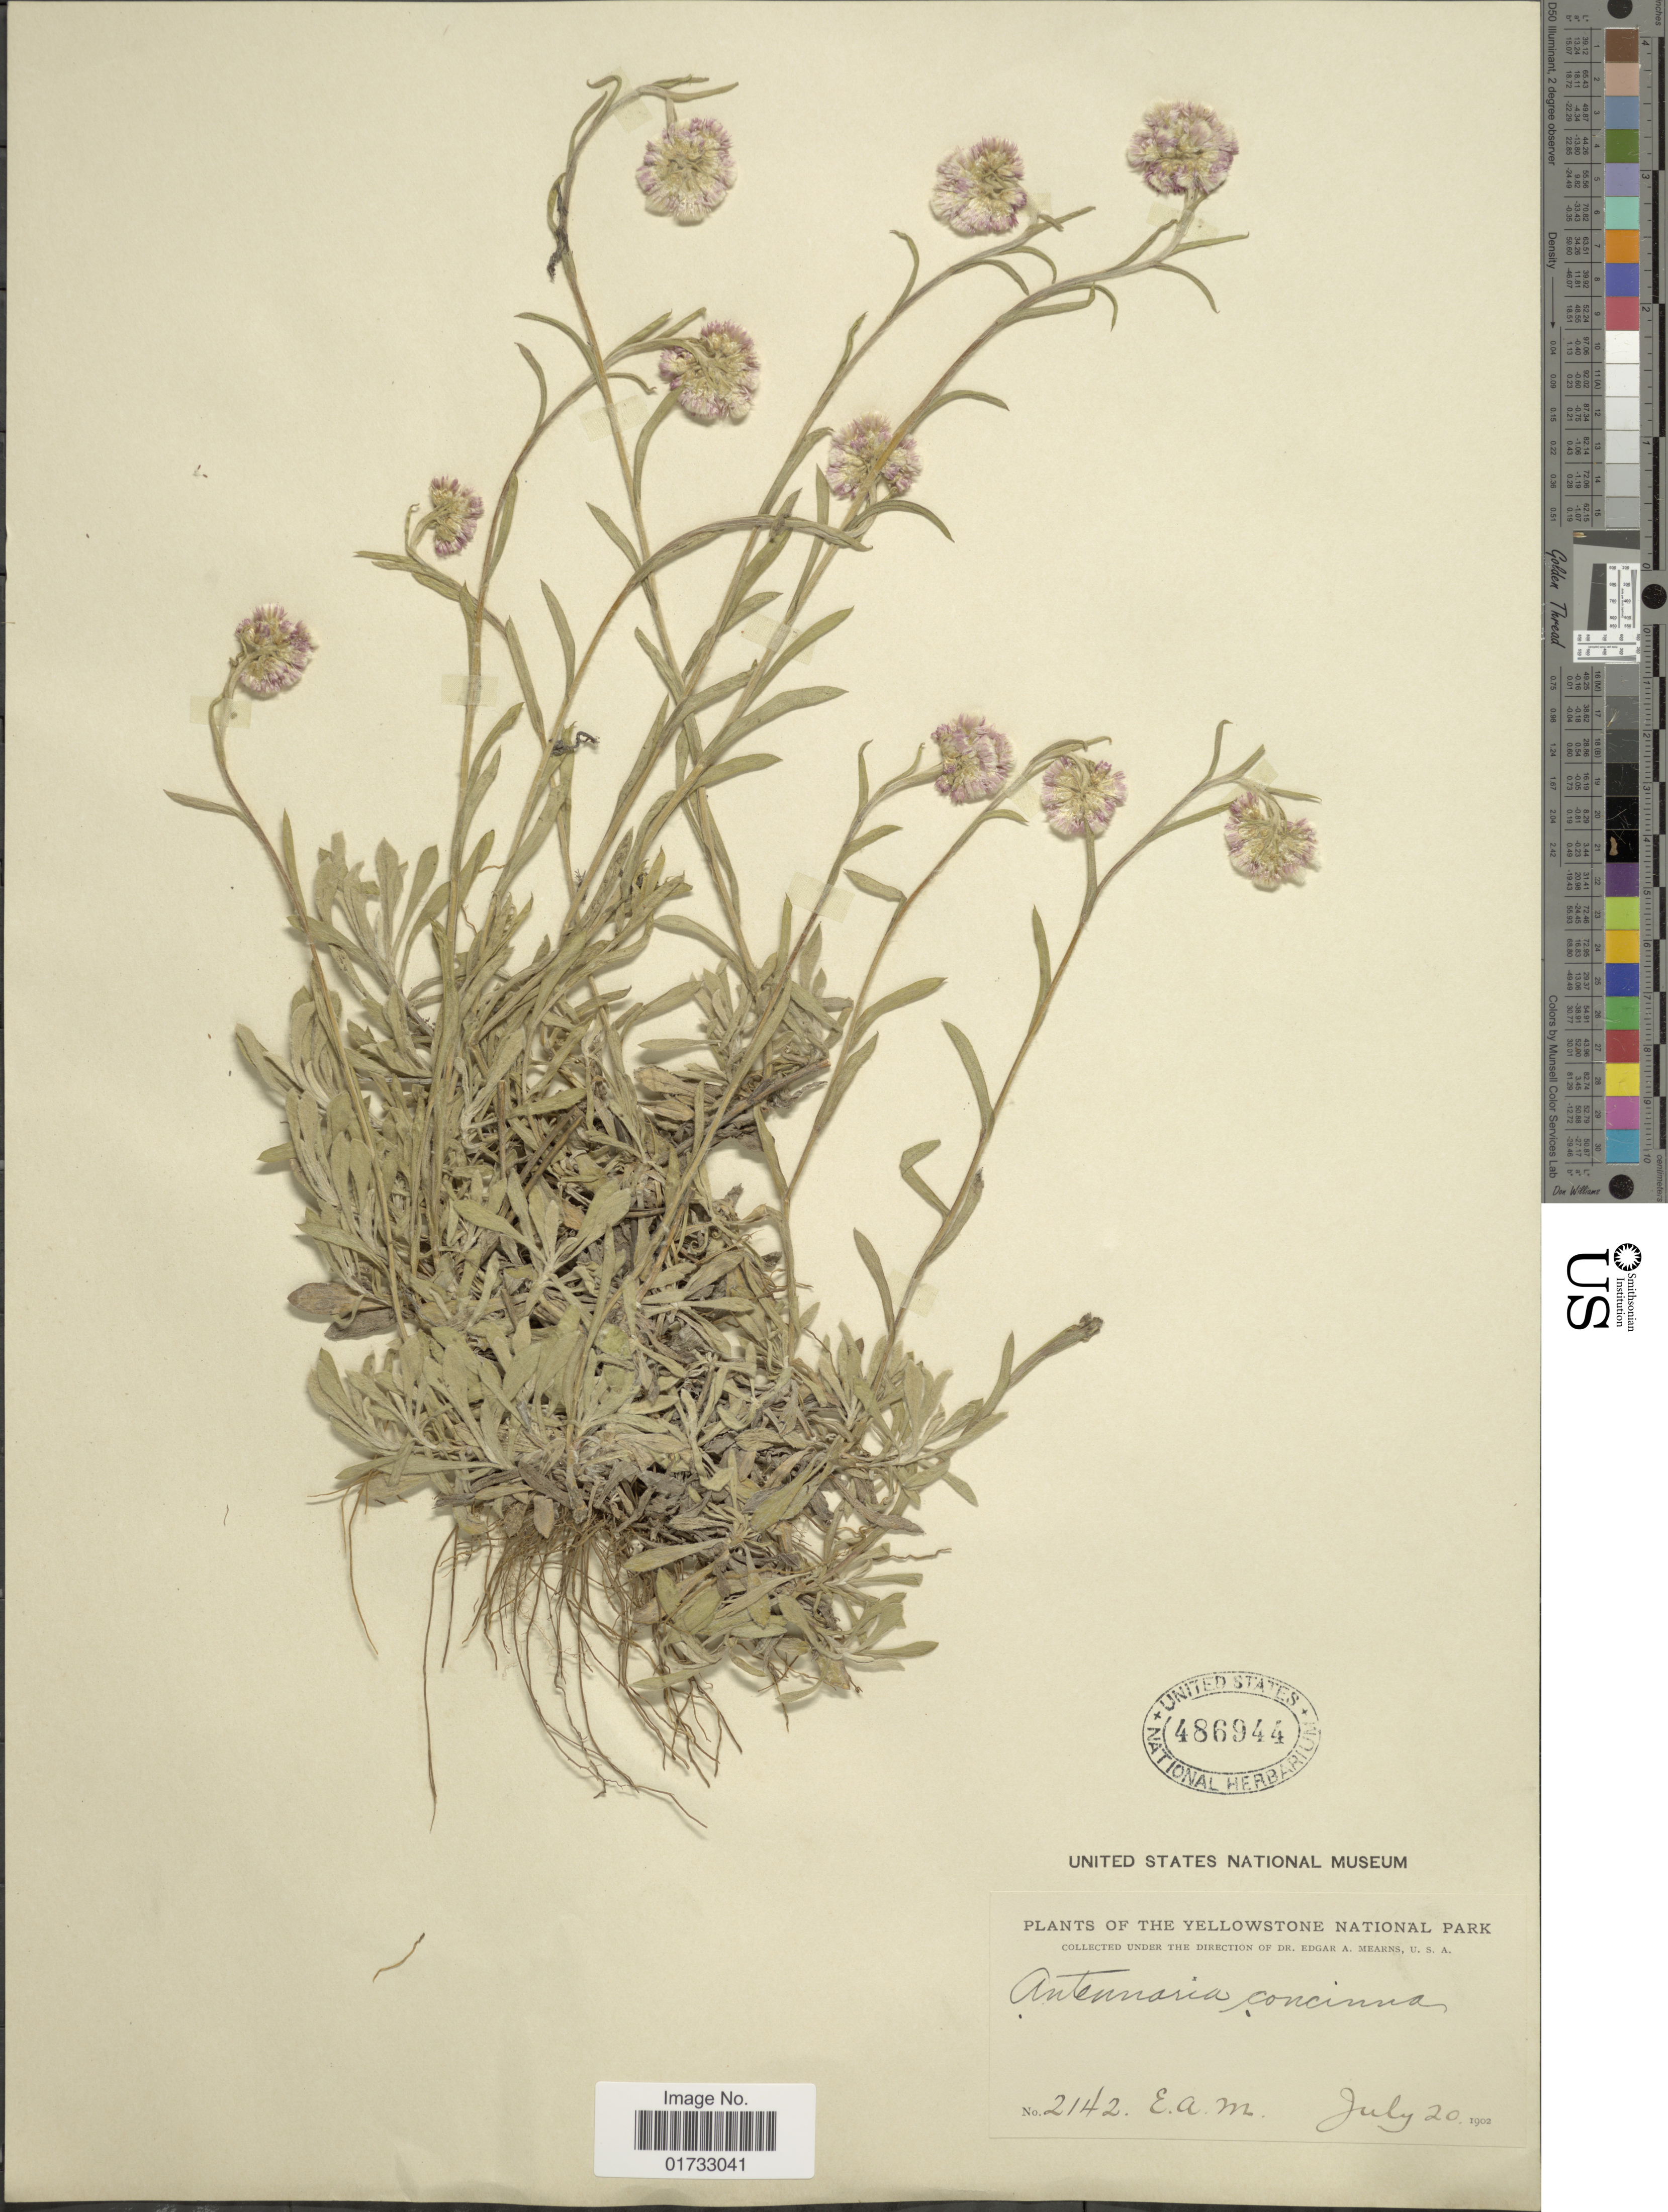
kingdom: Plantae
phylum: Tracheophyta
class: Magnoliopsida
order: Asterales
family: Asteraceae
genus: Antennaria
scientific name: Antennaria rosea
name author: Greene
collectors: E. A. Mearns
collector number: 2142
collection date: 1902-07-20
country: United States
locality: Yellowstone National Park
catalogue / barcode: US 486944